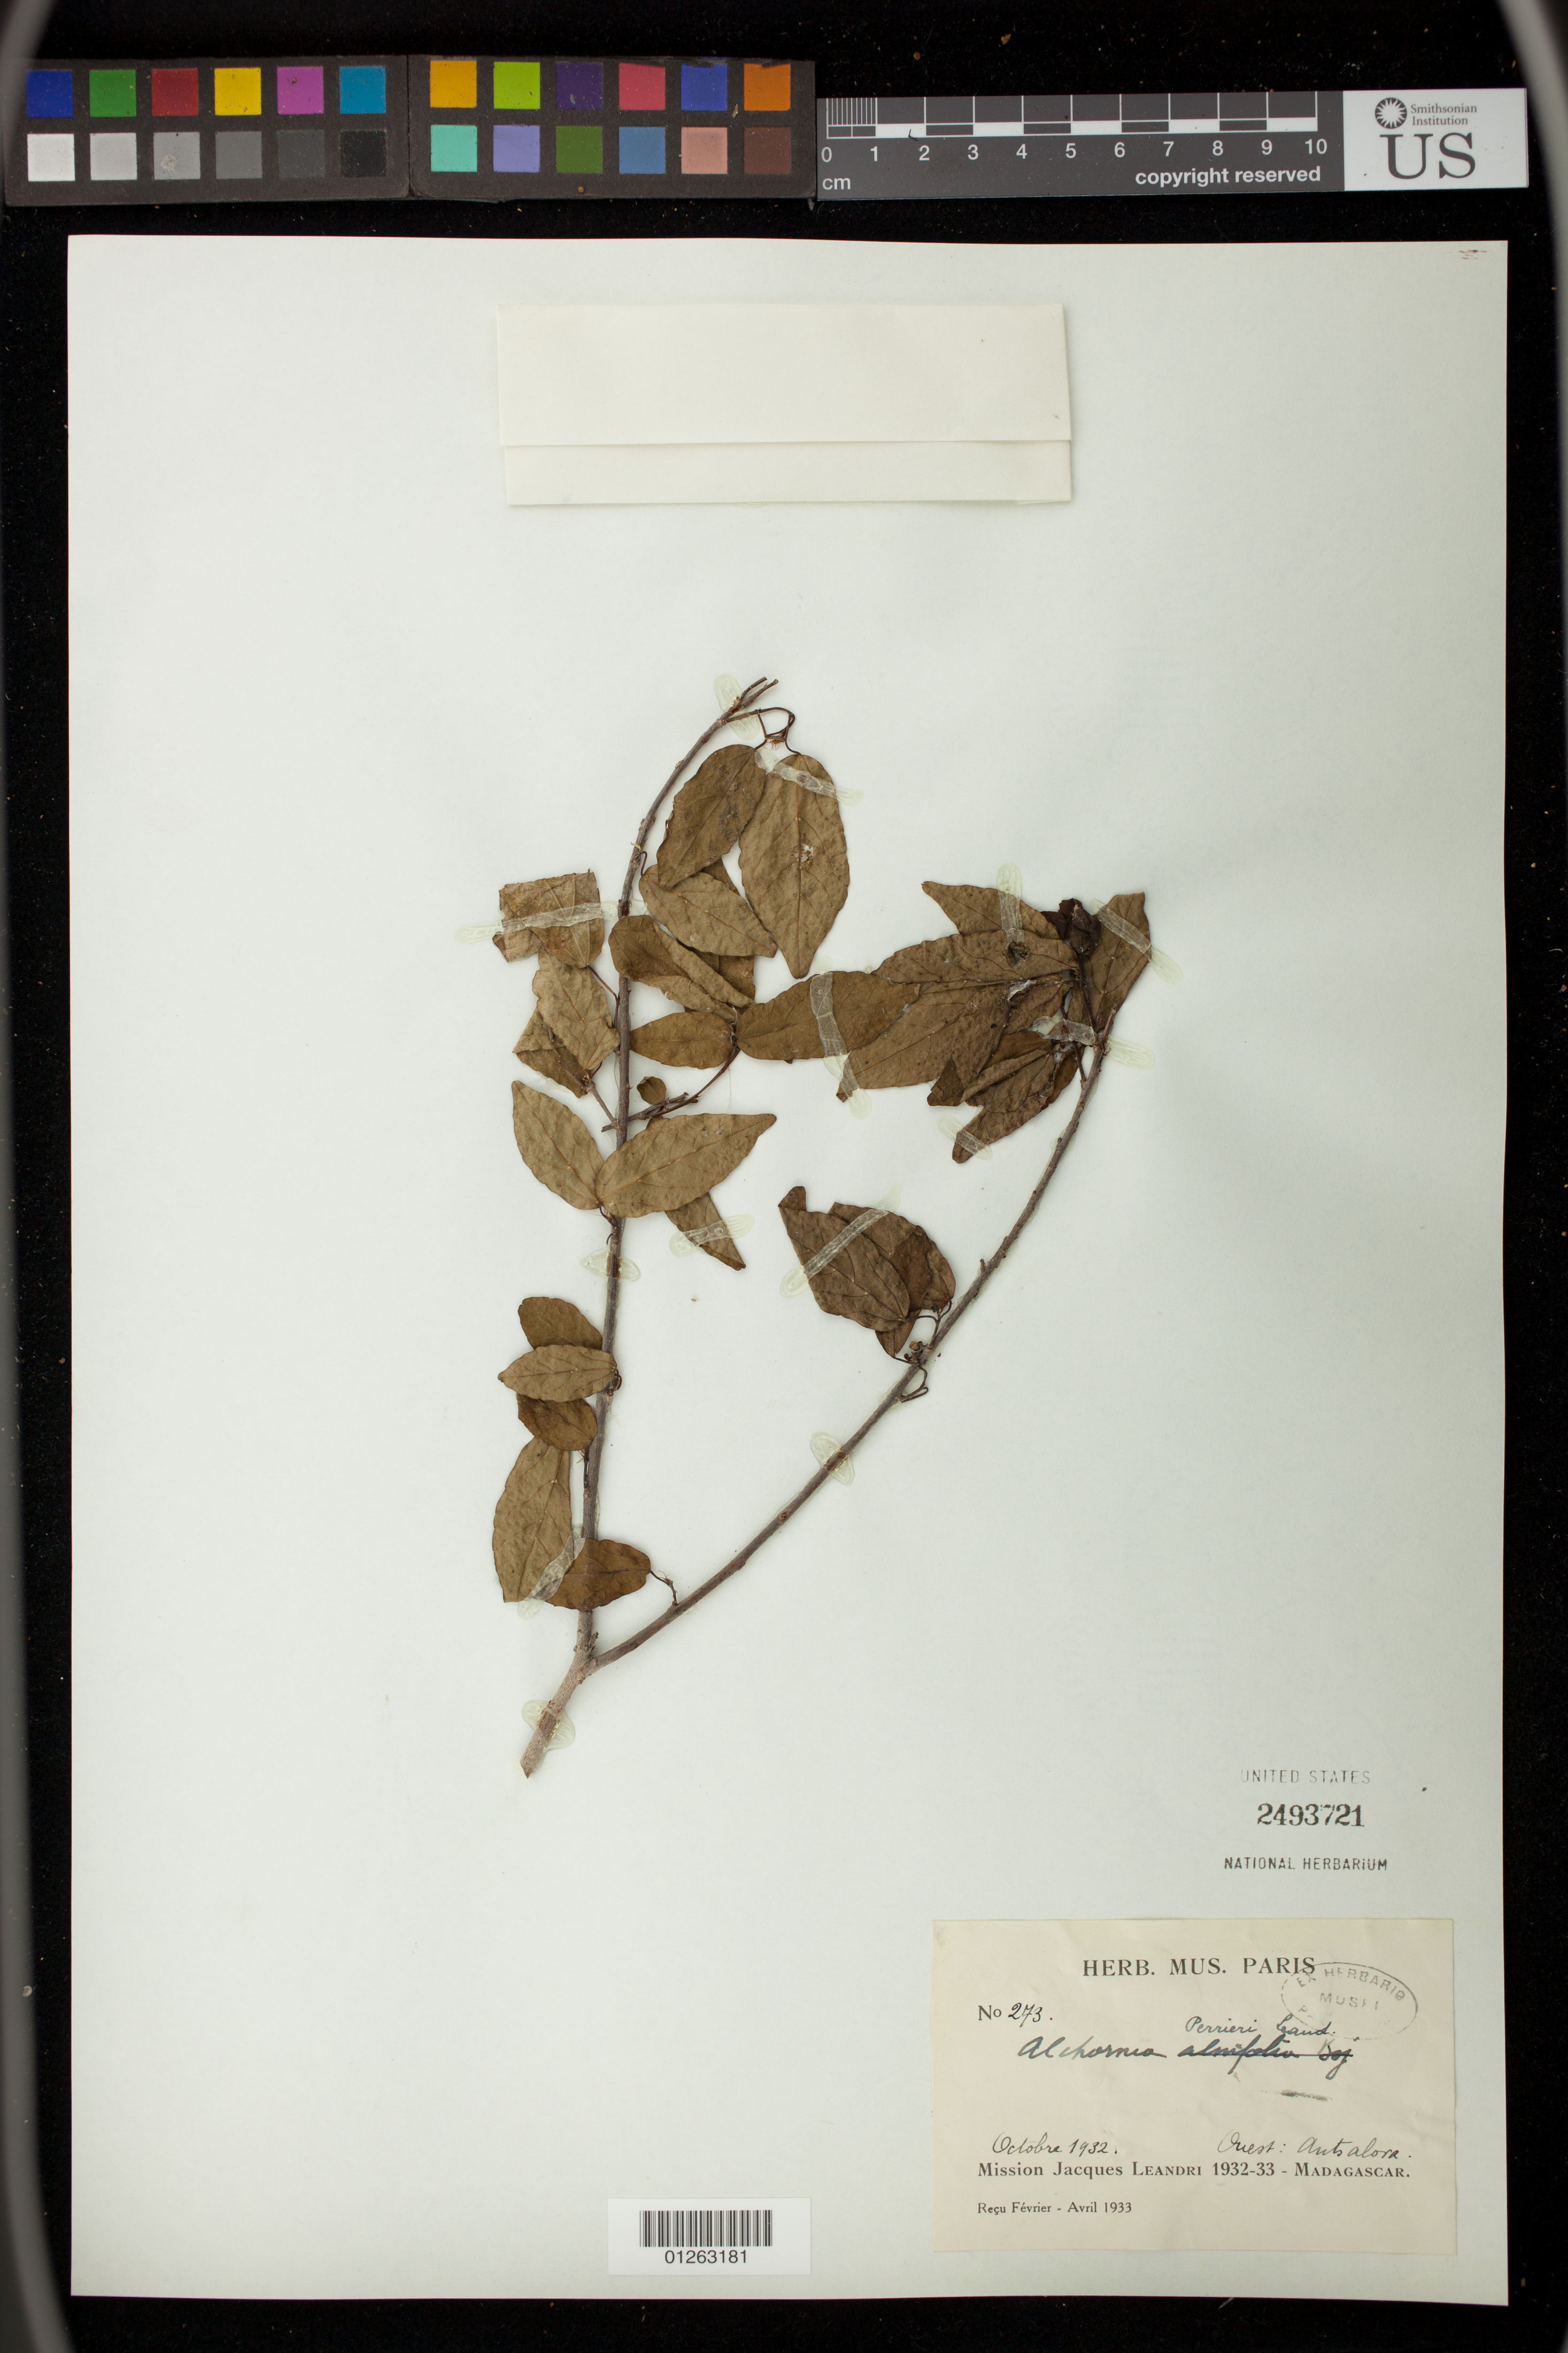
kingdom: Plantae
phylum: Tracheophyta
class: Magnoliopsida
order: Malpighiales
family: Euphorbiaceae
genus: Alchornea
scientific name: Alchornea trewioides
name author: (Benth.) Müll. Arg.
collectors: J. Leandri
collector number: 273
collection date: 1932-10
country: Madagascar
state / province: Melaky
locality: Ouest: Antsalova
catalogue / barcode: US 2493721